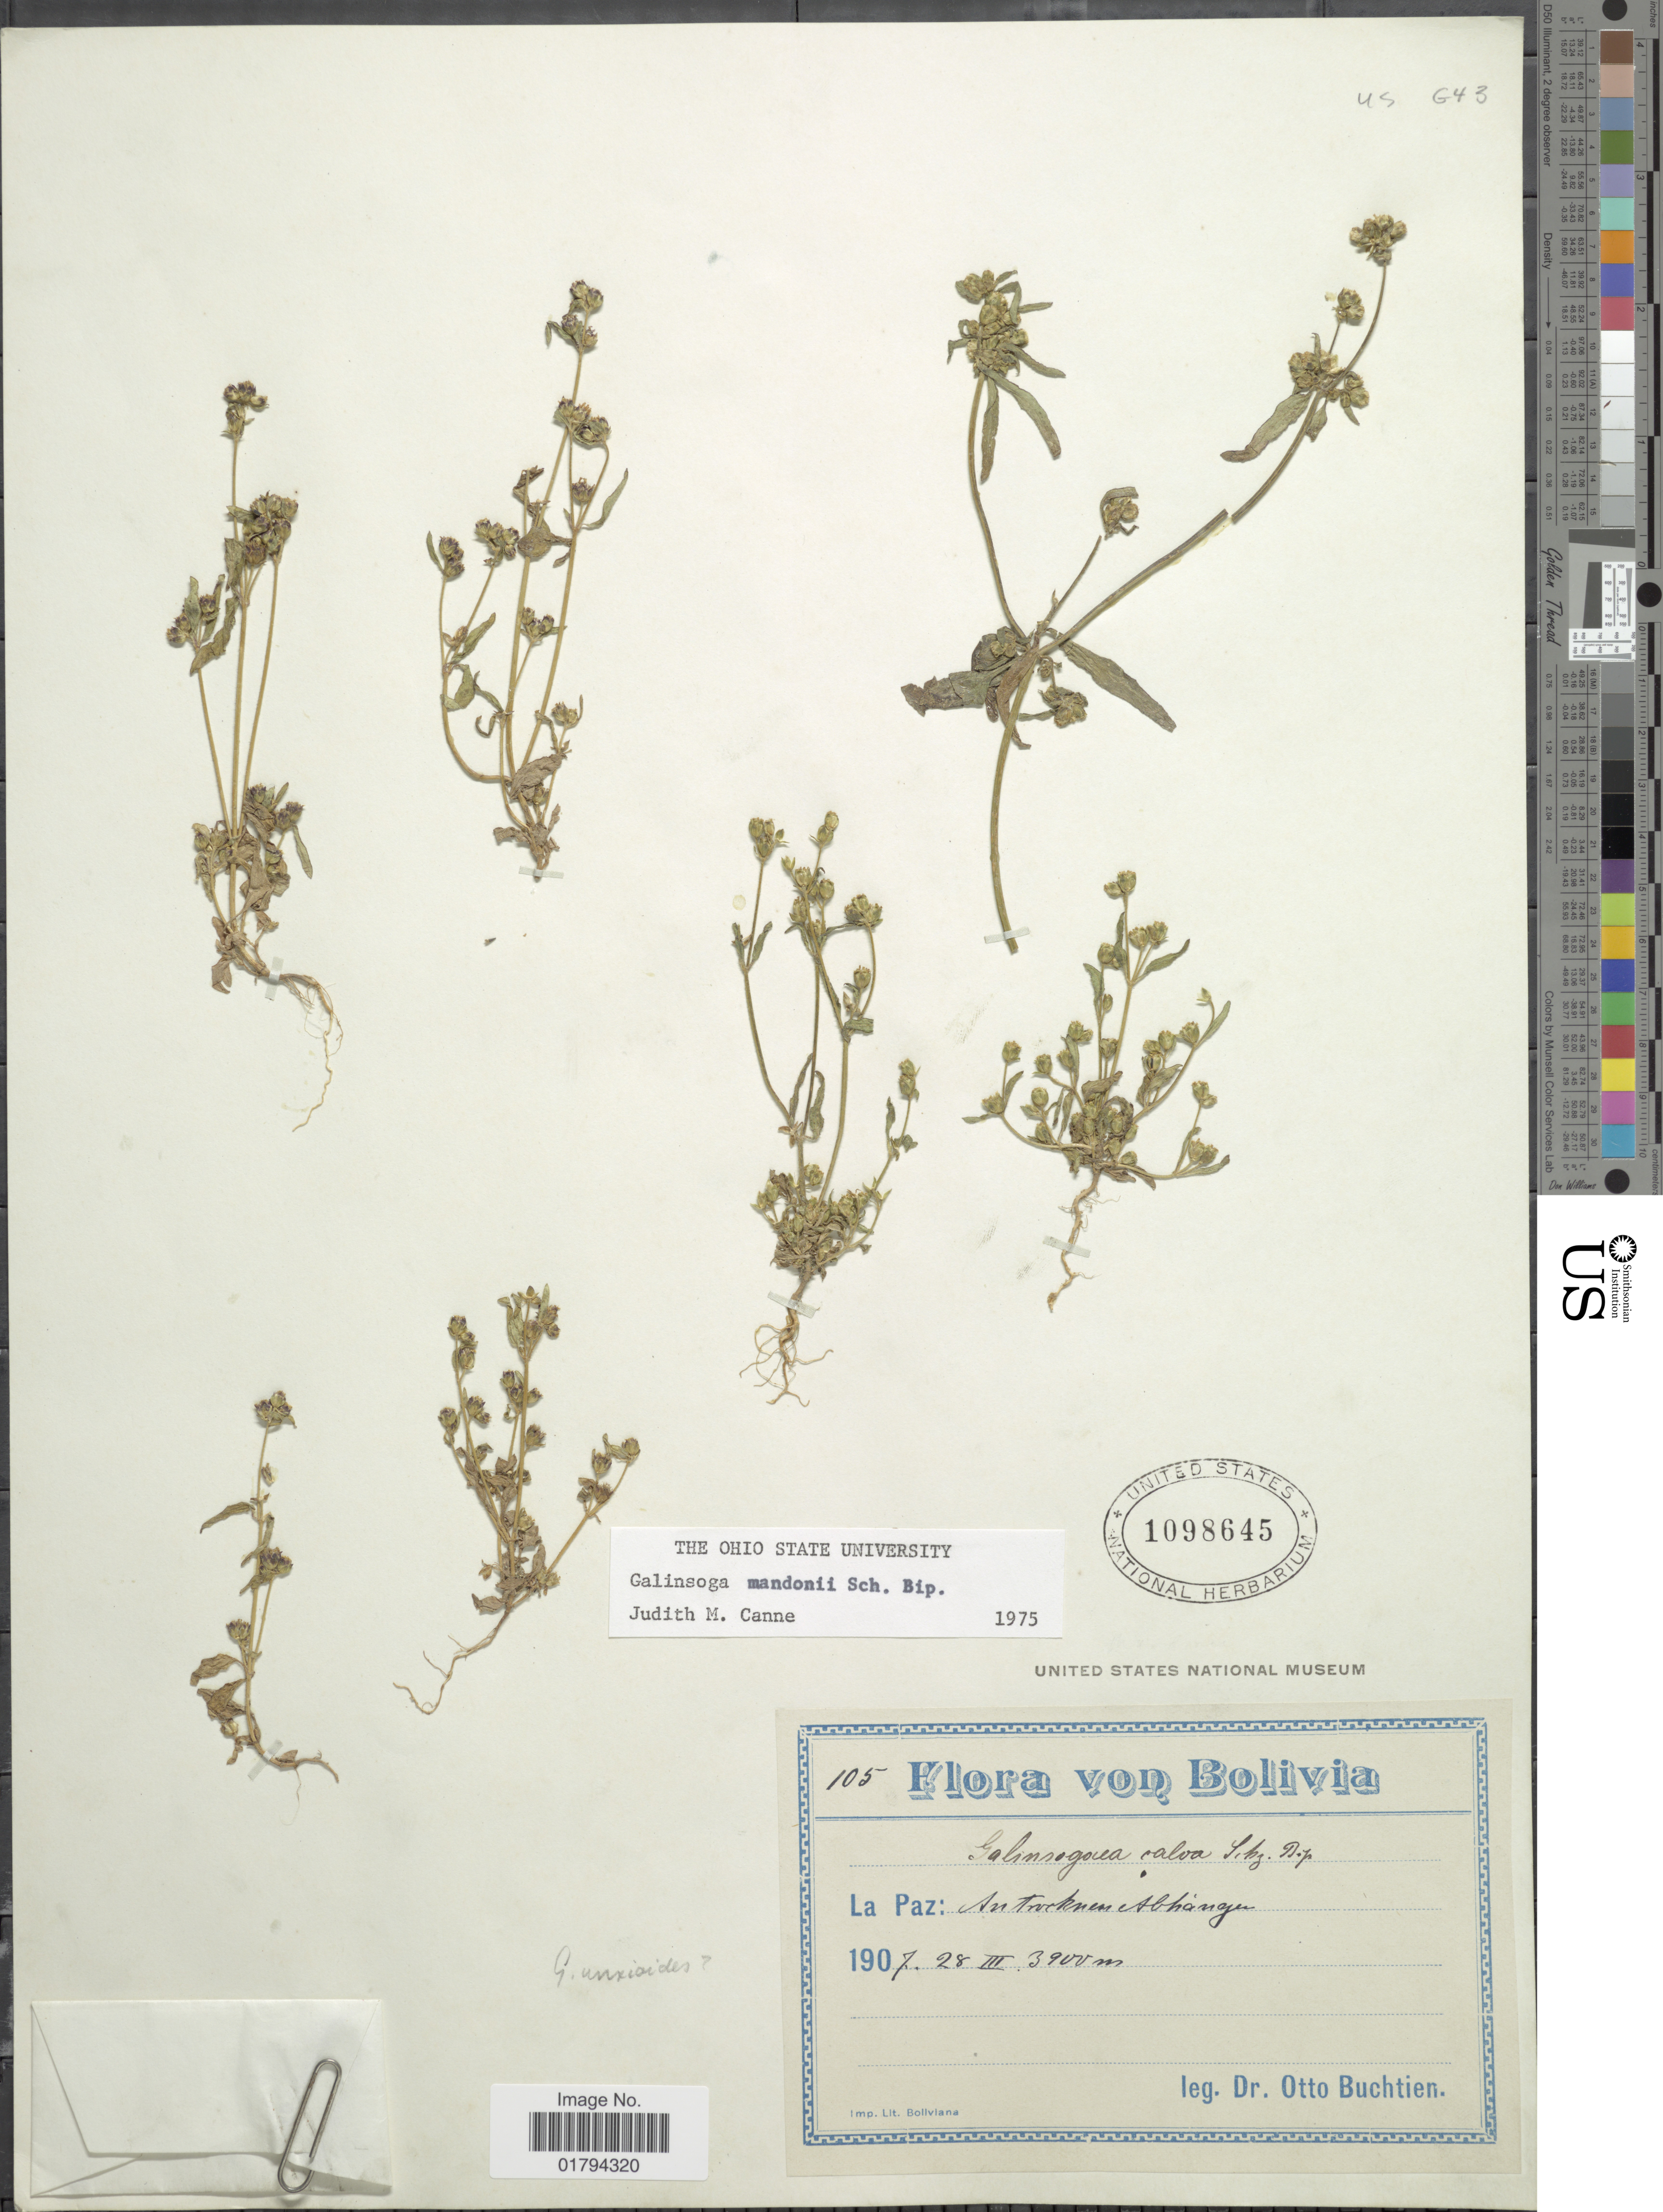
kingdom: Plantae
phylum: Tracheophyta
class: Magnoliopsida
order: Asterales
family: Asteraceae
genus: Galinsoga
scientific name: Galinsoga mandonii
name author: Sch. Bip.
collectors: O. Buchtien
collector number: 105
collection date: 1907-03-28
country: Bolivia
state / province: La Paz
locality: Antrocknen Abhangen.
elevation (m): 3900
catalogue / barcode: US 109865